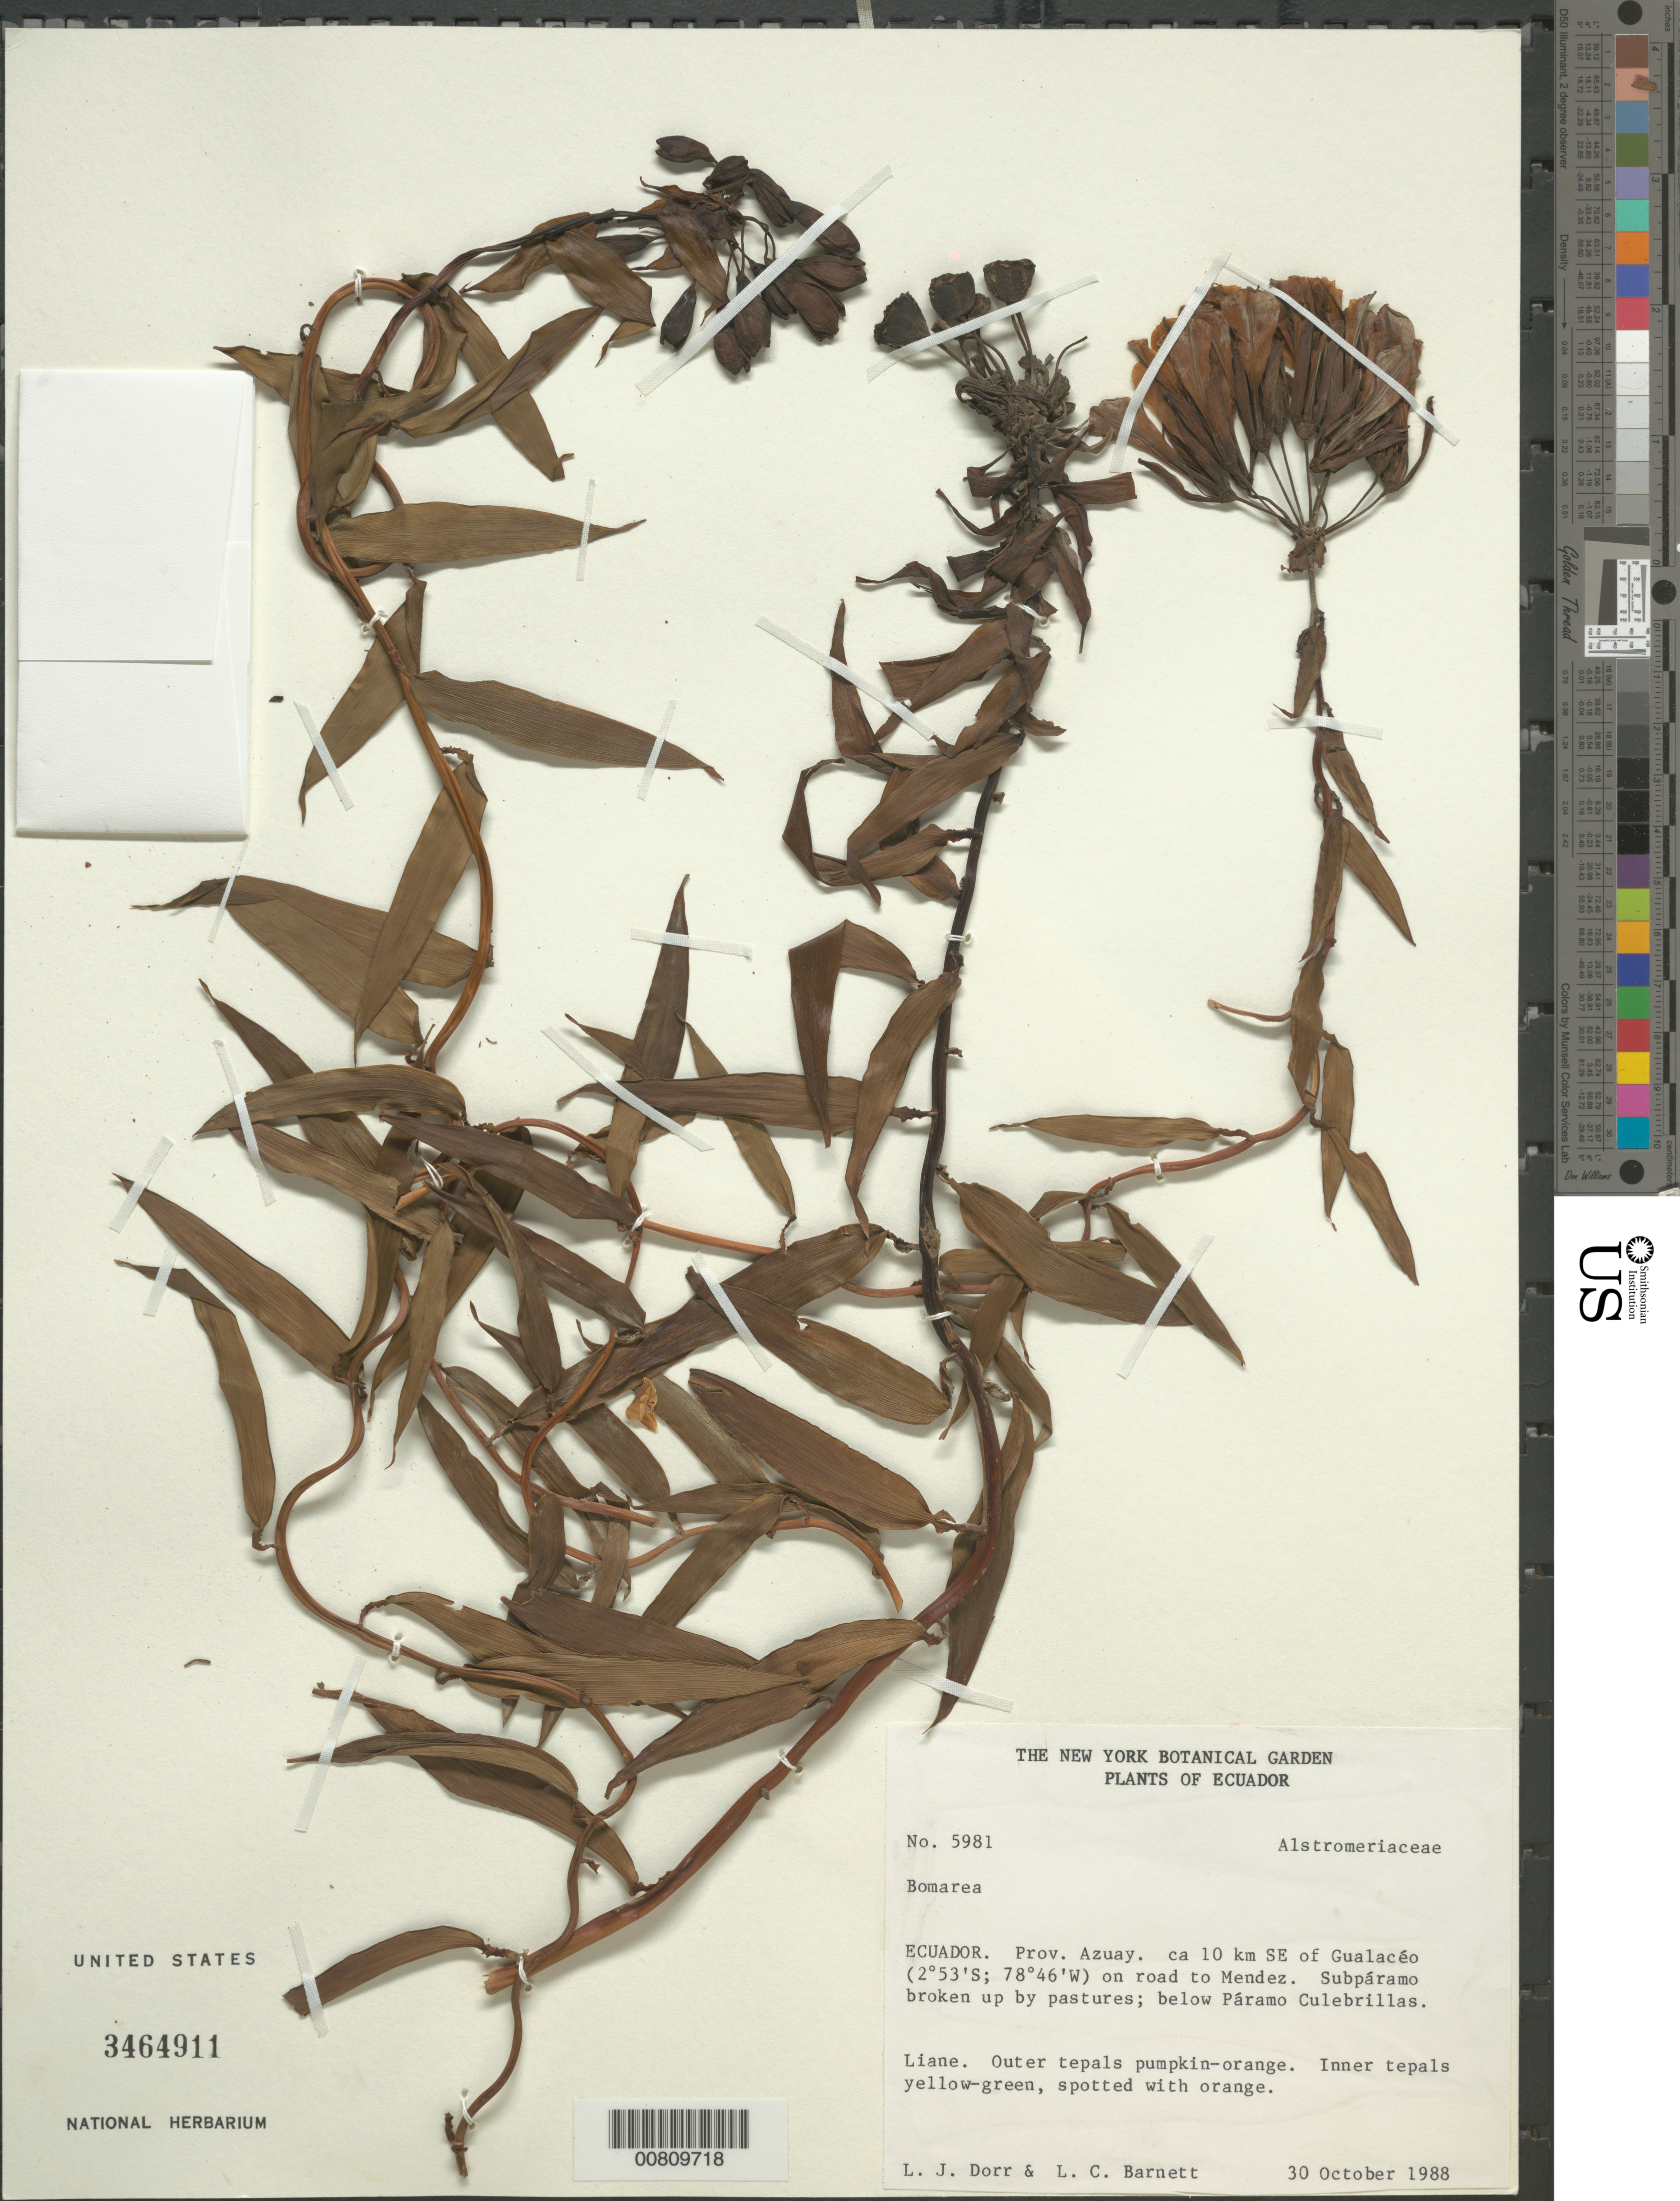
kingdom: Plantae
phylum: Tracheophyta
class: Liliopsida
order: Liliales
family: Alstroemeriaceae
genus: Bomarea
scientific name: Bomarea sp.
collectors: L. J. Dorr & L. C. Barnett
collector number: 5981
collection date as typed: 30 Oct 1988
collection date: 1988-10-30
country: Ecuador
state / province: Azuay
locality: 10 km SE of Gualaceo on road to Mendez.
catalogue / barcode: US 3464911